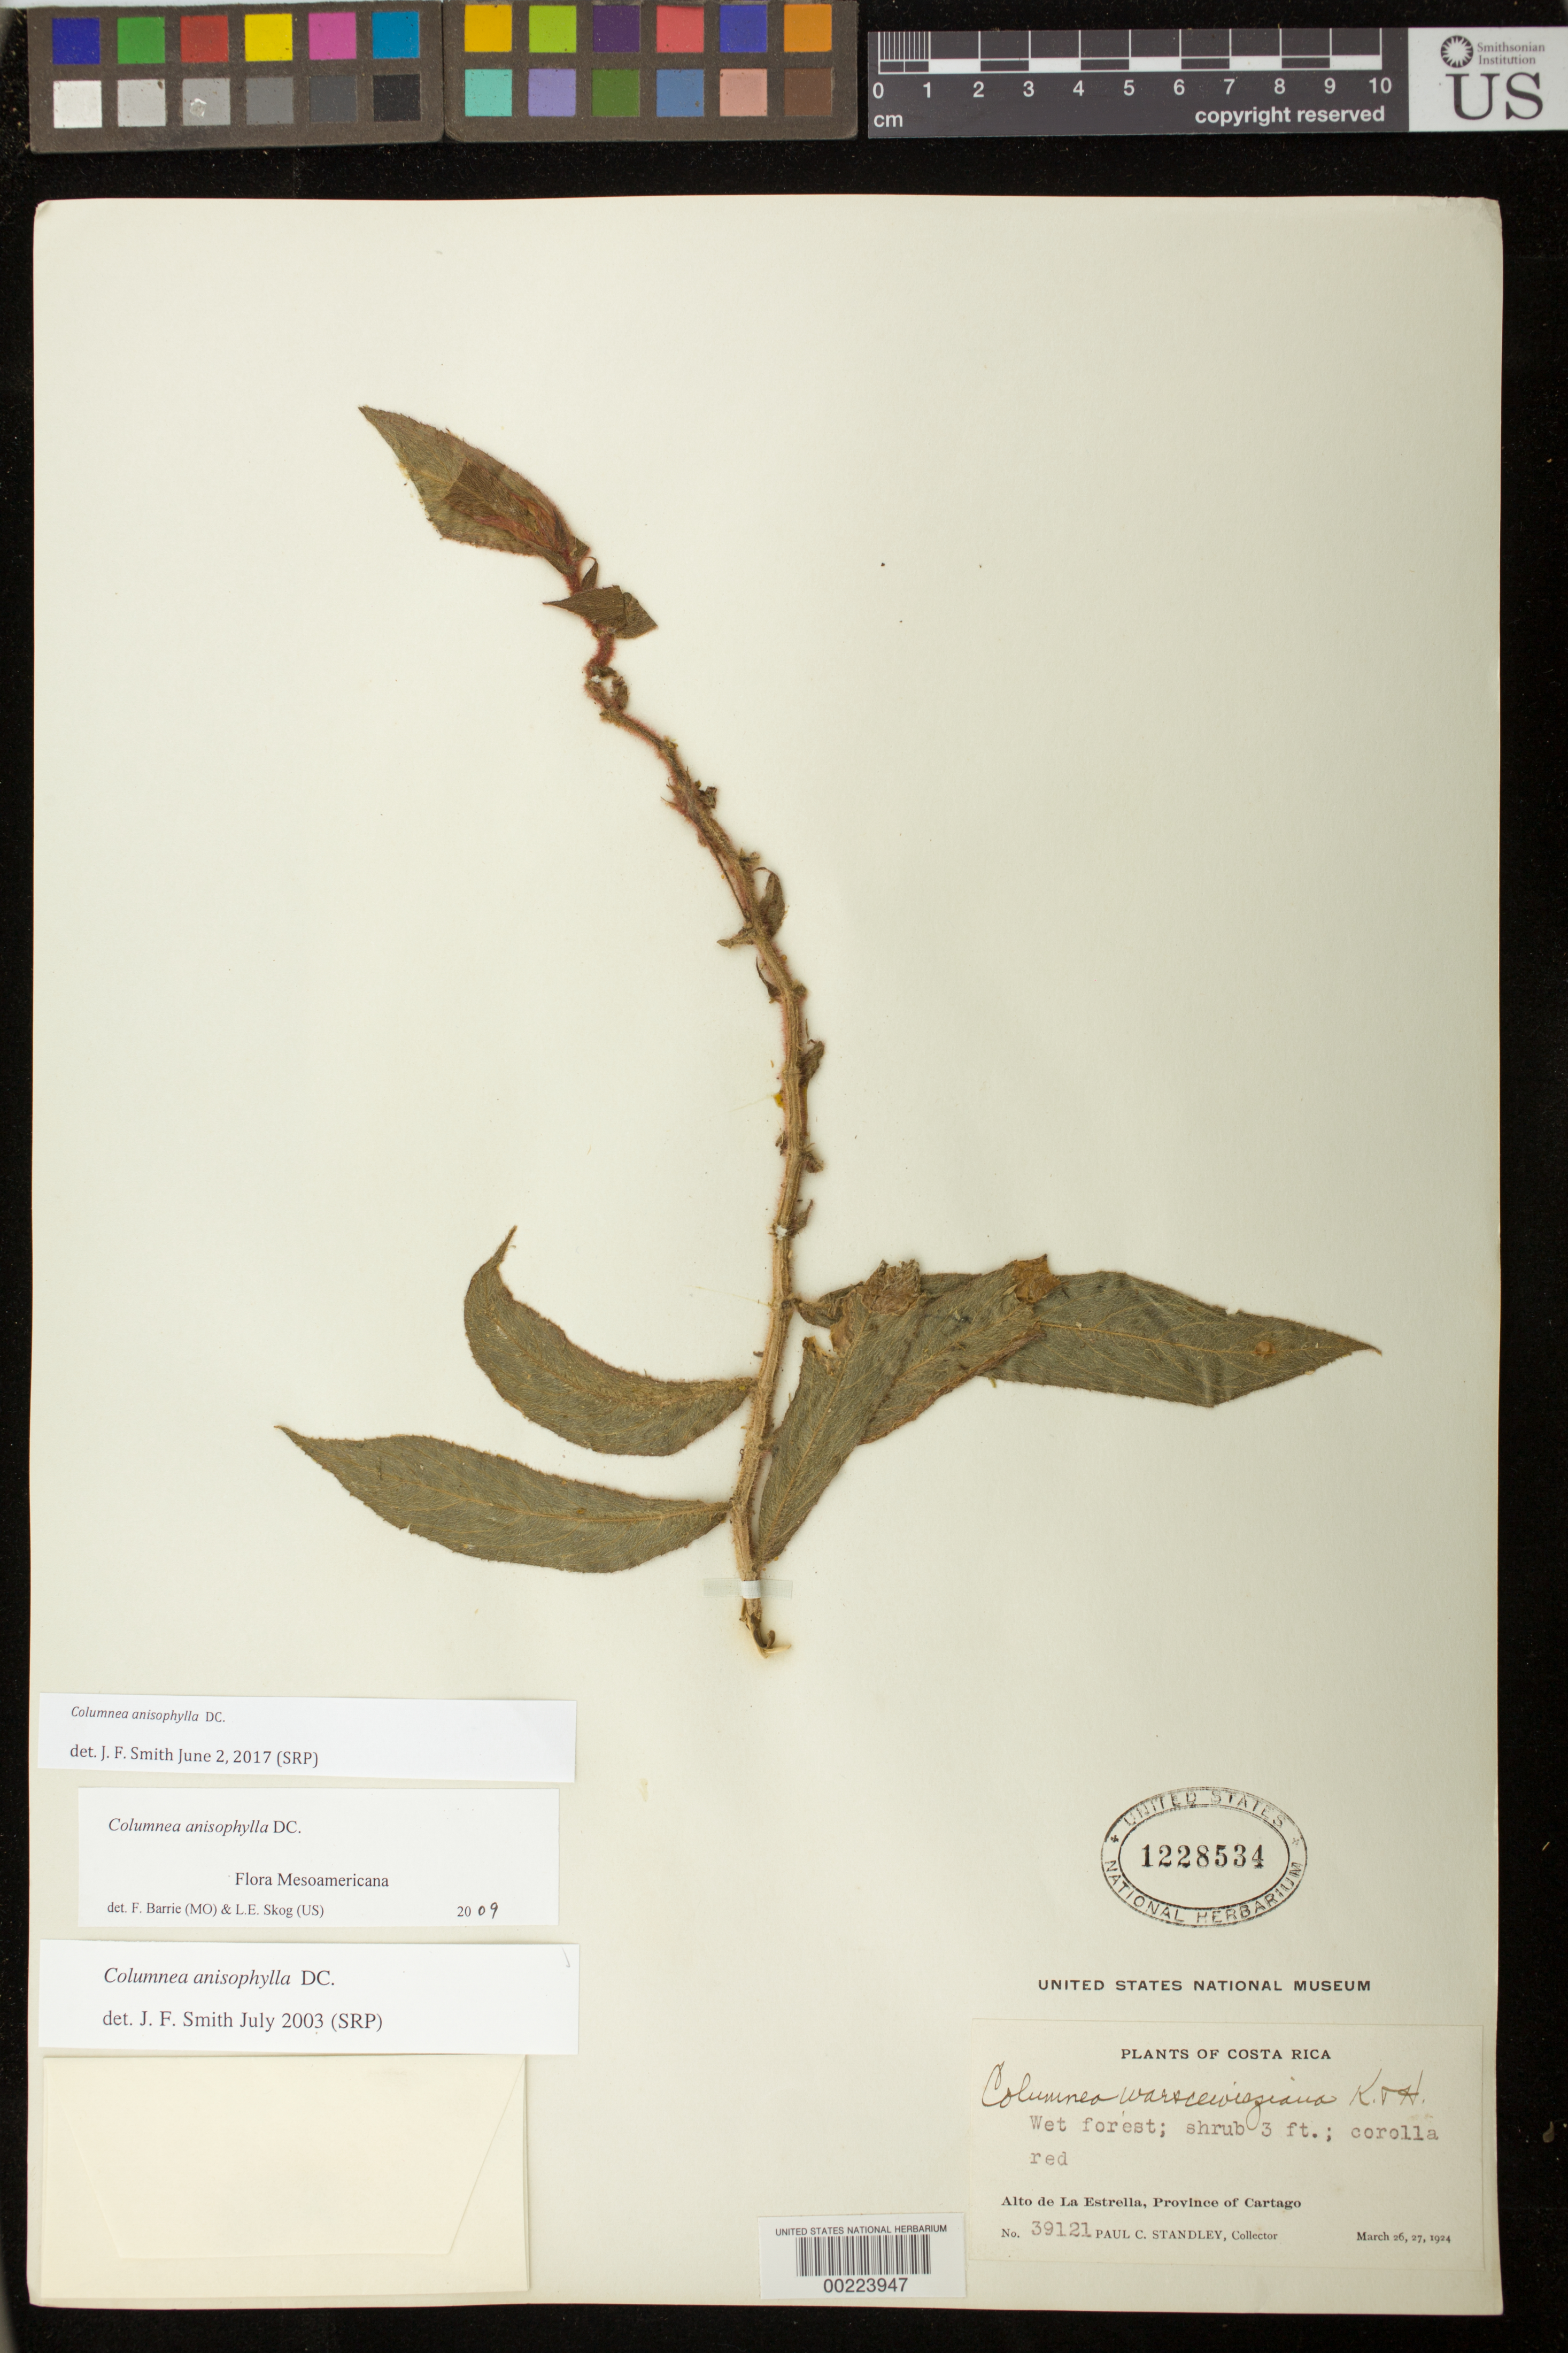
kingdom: Plantae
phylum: Tracheophyta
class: Magnoliopsida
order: Lamiales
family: Gesneriaceae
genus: Columnea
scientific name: Columnea anisophylla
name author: DC.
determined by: Smith, J. F.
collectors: P. C. Standley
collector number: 39121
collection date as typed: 26-27 Mar 1924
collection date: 1924-03-26/1924-03-27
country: Costa Rica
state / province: Cartago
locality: Alto de la Estrella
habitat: Wet forest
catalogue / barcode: US 1228534